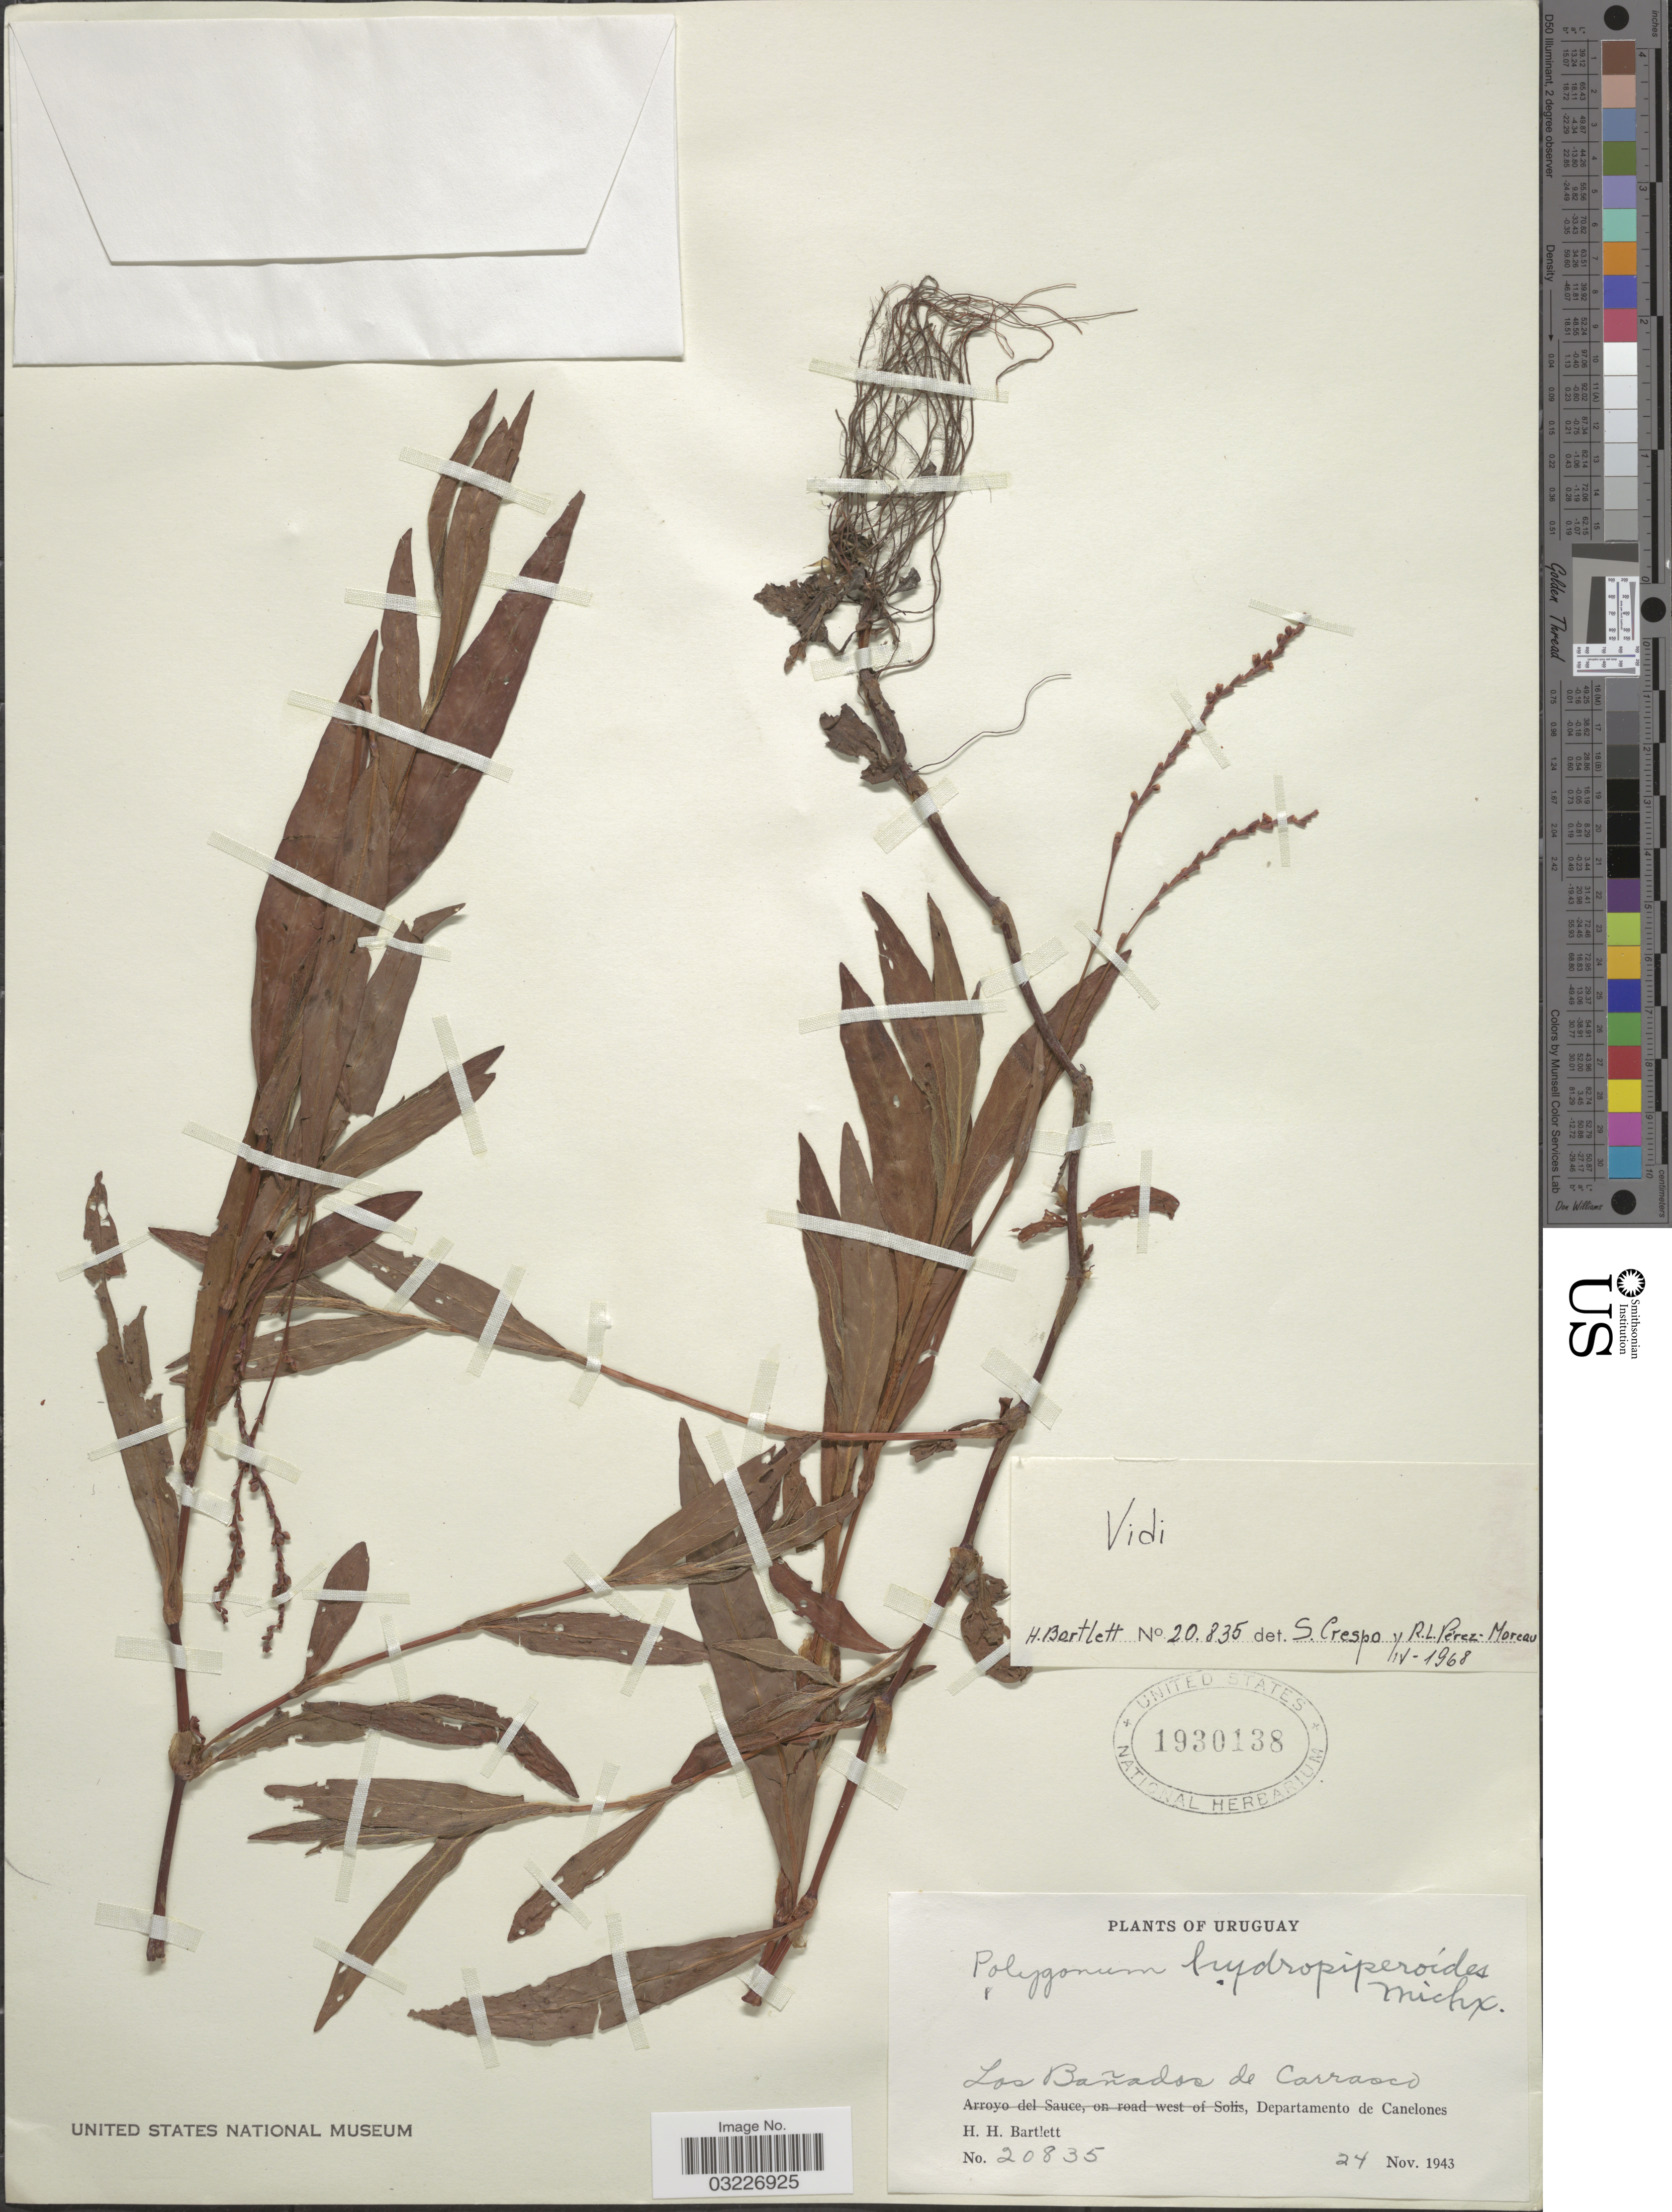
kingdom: Plantae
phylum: Tracheophyta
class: Magnoliopsida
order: Caryophyllales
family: Polygonaceae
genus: Polygonum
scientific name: Polygonum hydropiperoides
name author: Michx.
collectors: H. H. Bartlett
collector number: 20835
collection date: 1943-11-24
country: Uruguay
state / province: Canelones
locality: Los Bañados de Carrasco, Departamento de Canelones.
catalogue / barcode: US 1930138